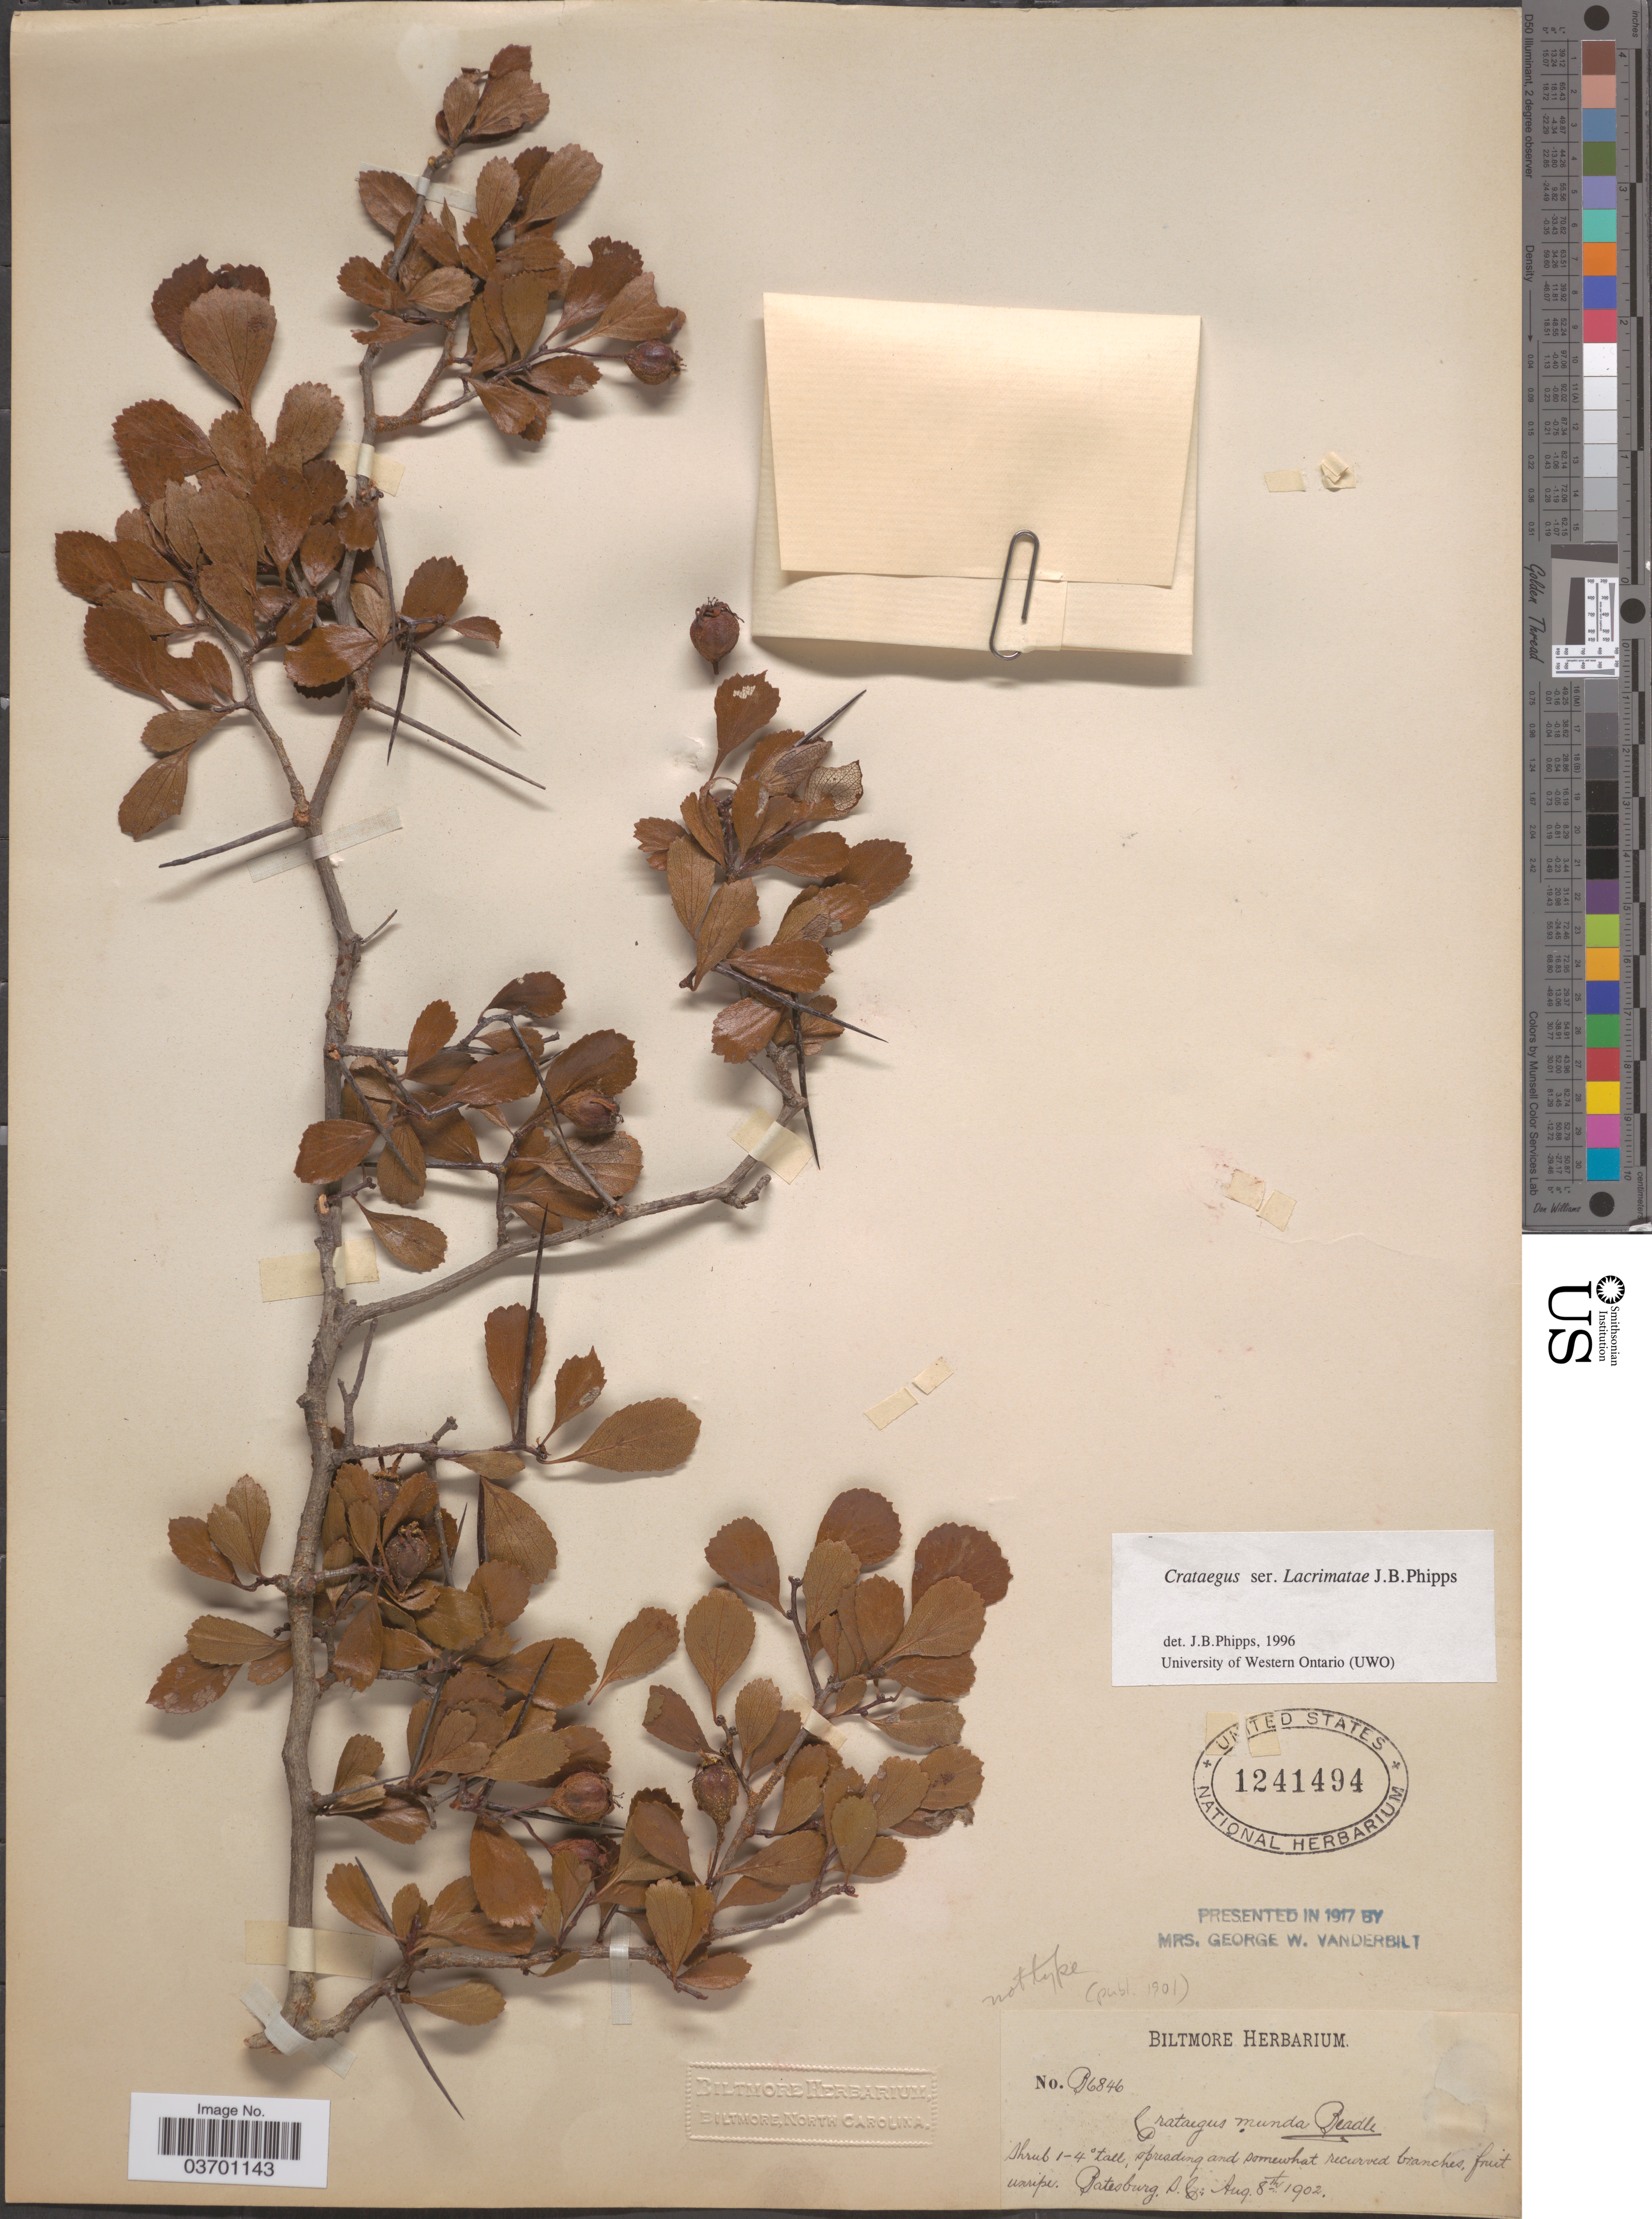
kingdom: Plantae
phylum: Tracheophyta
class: Magnoliopsida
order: Rosales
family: Rosaceae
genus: Crataegus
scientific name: Crataegus munda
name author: Beadle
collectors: ex herb. Biltmore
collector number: B6846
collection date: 1902-08-08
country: United States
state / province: South Carolina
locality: Batesburg.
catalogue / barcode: US 1241494